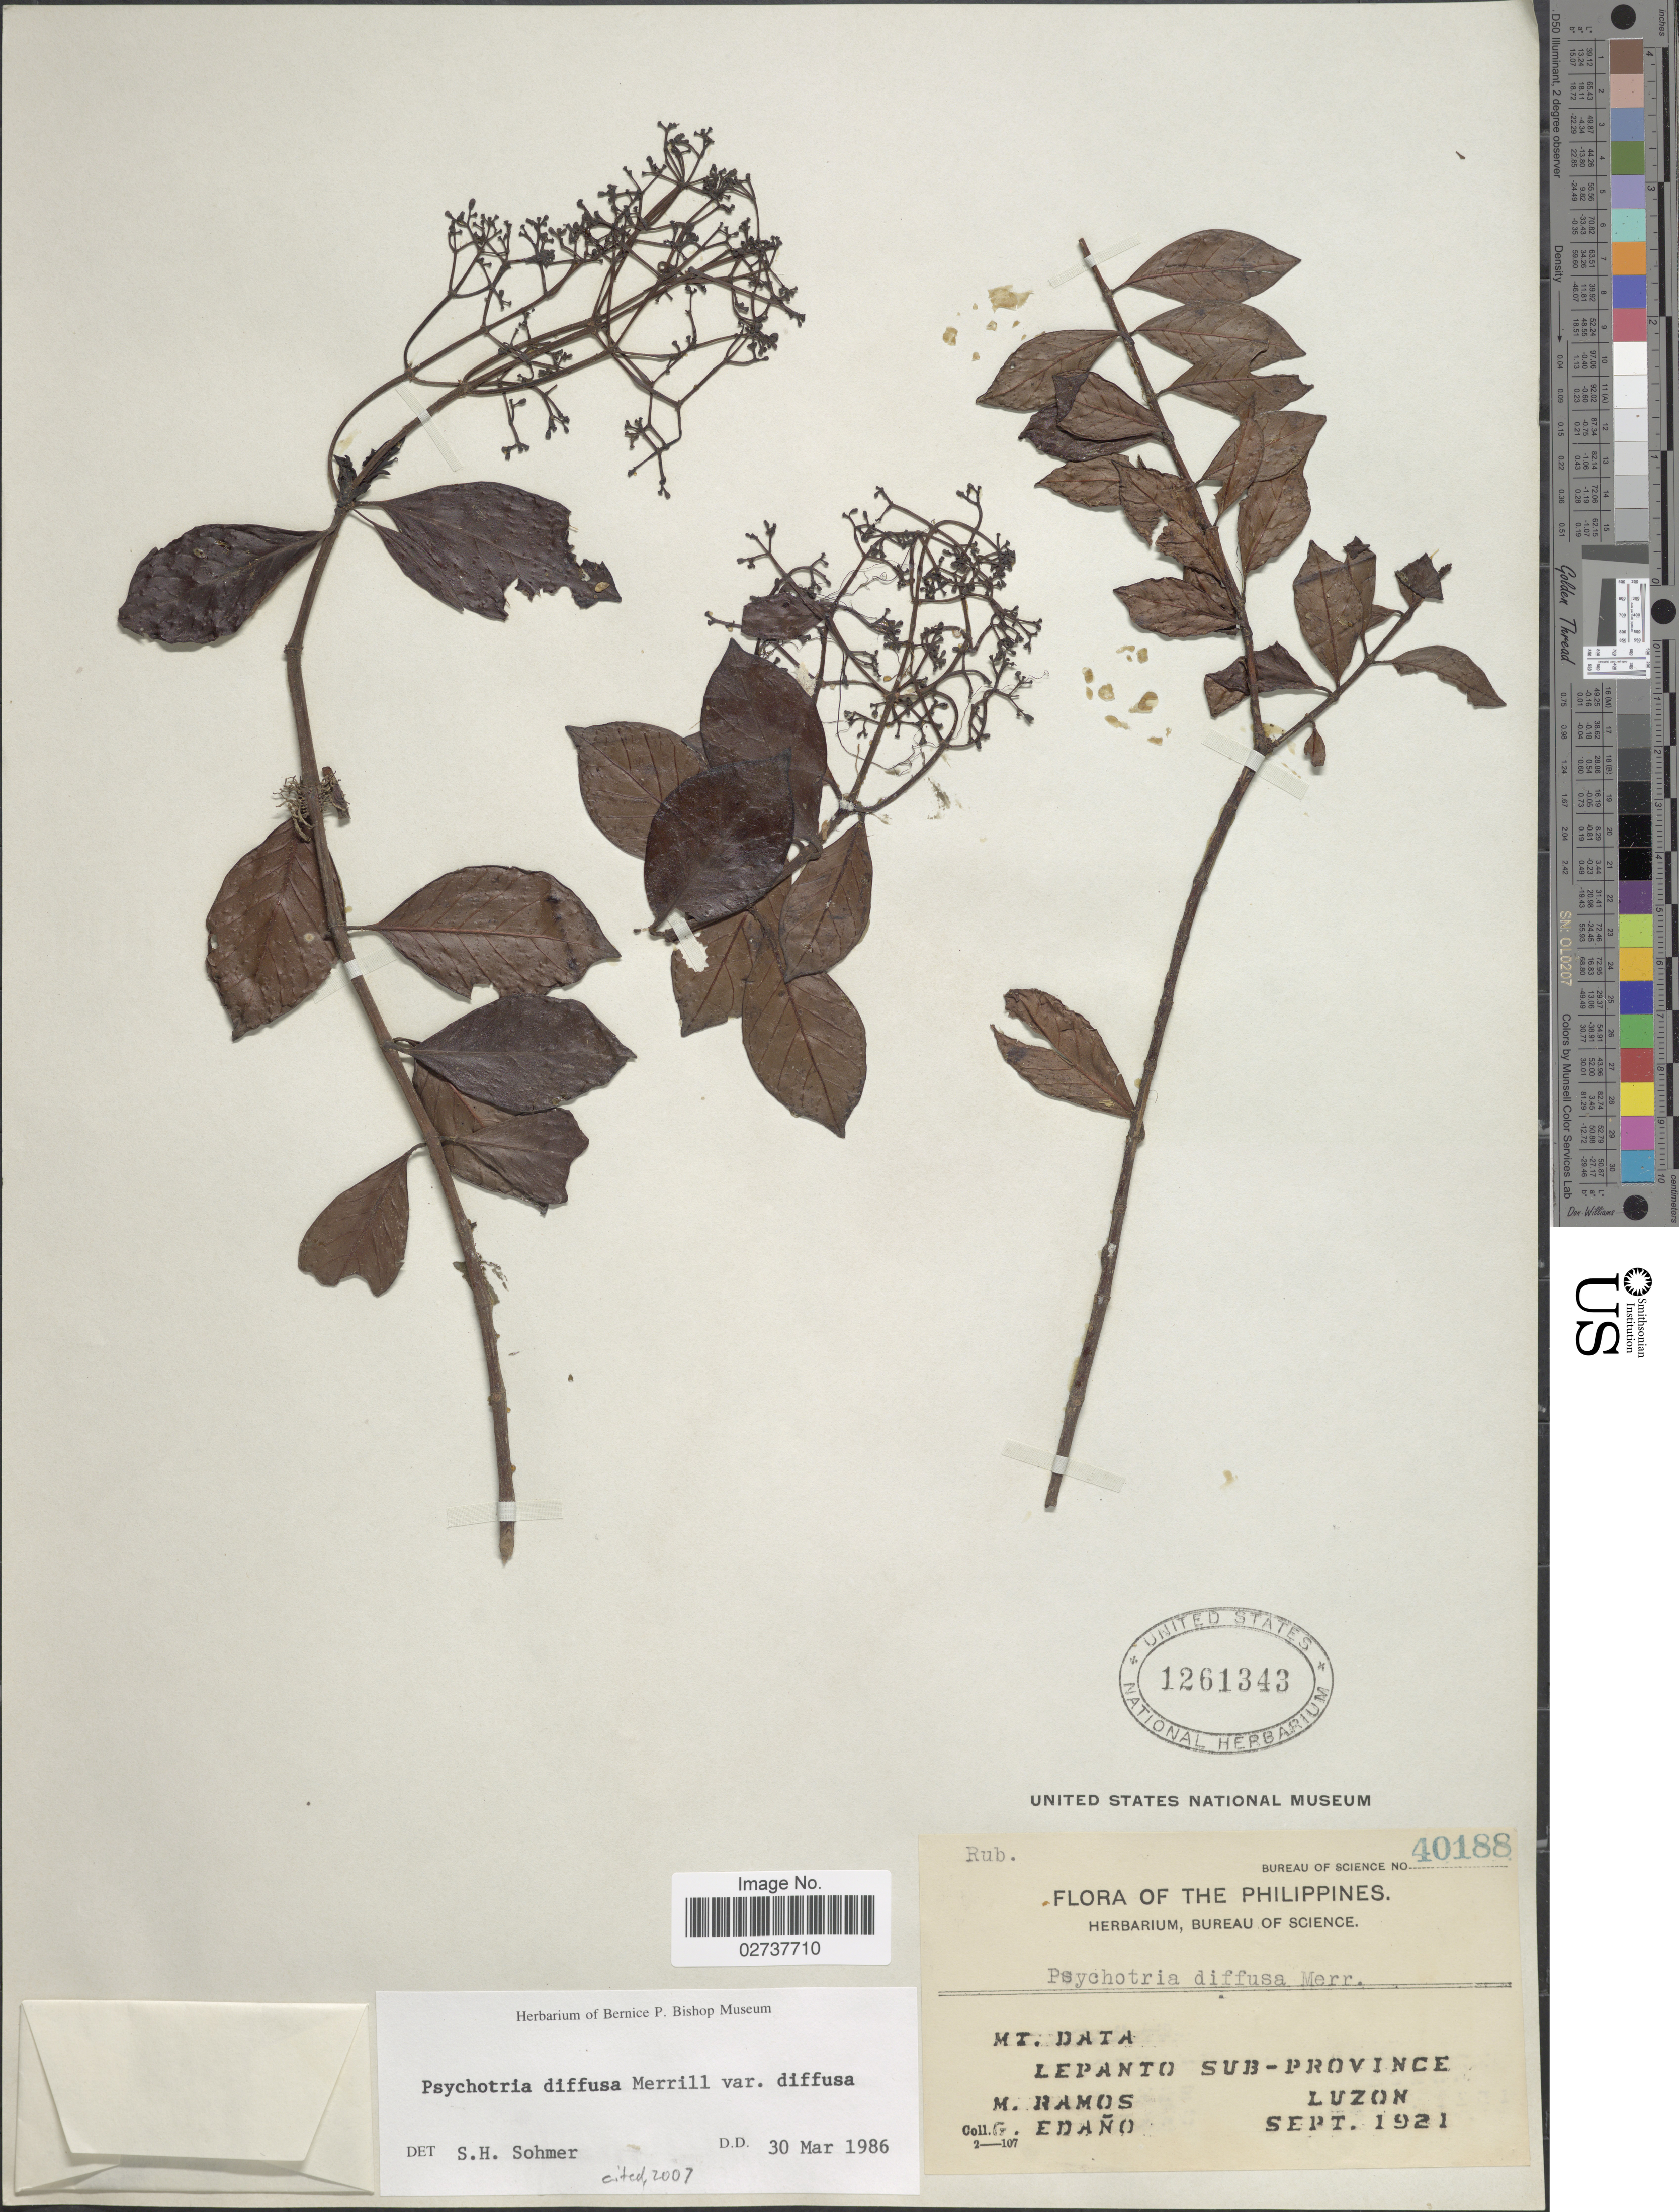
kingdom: Plantae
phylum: Tracheophyta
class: Magnoliopsida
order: Gentianales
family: Rubiaceae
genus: Psychotria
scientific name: Psychotria diffusa var. diffusa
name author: Merr.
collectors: M. Ramos & G. Edaño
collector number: Bureau of Science 40188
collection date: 1921-09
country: Philippines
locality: Mt. Data, Lepanto Sub-Province Luzon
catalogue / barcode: US 1261343